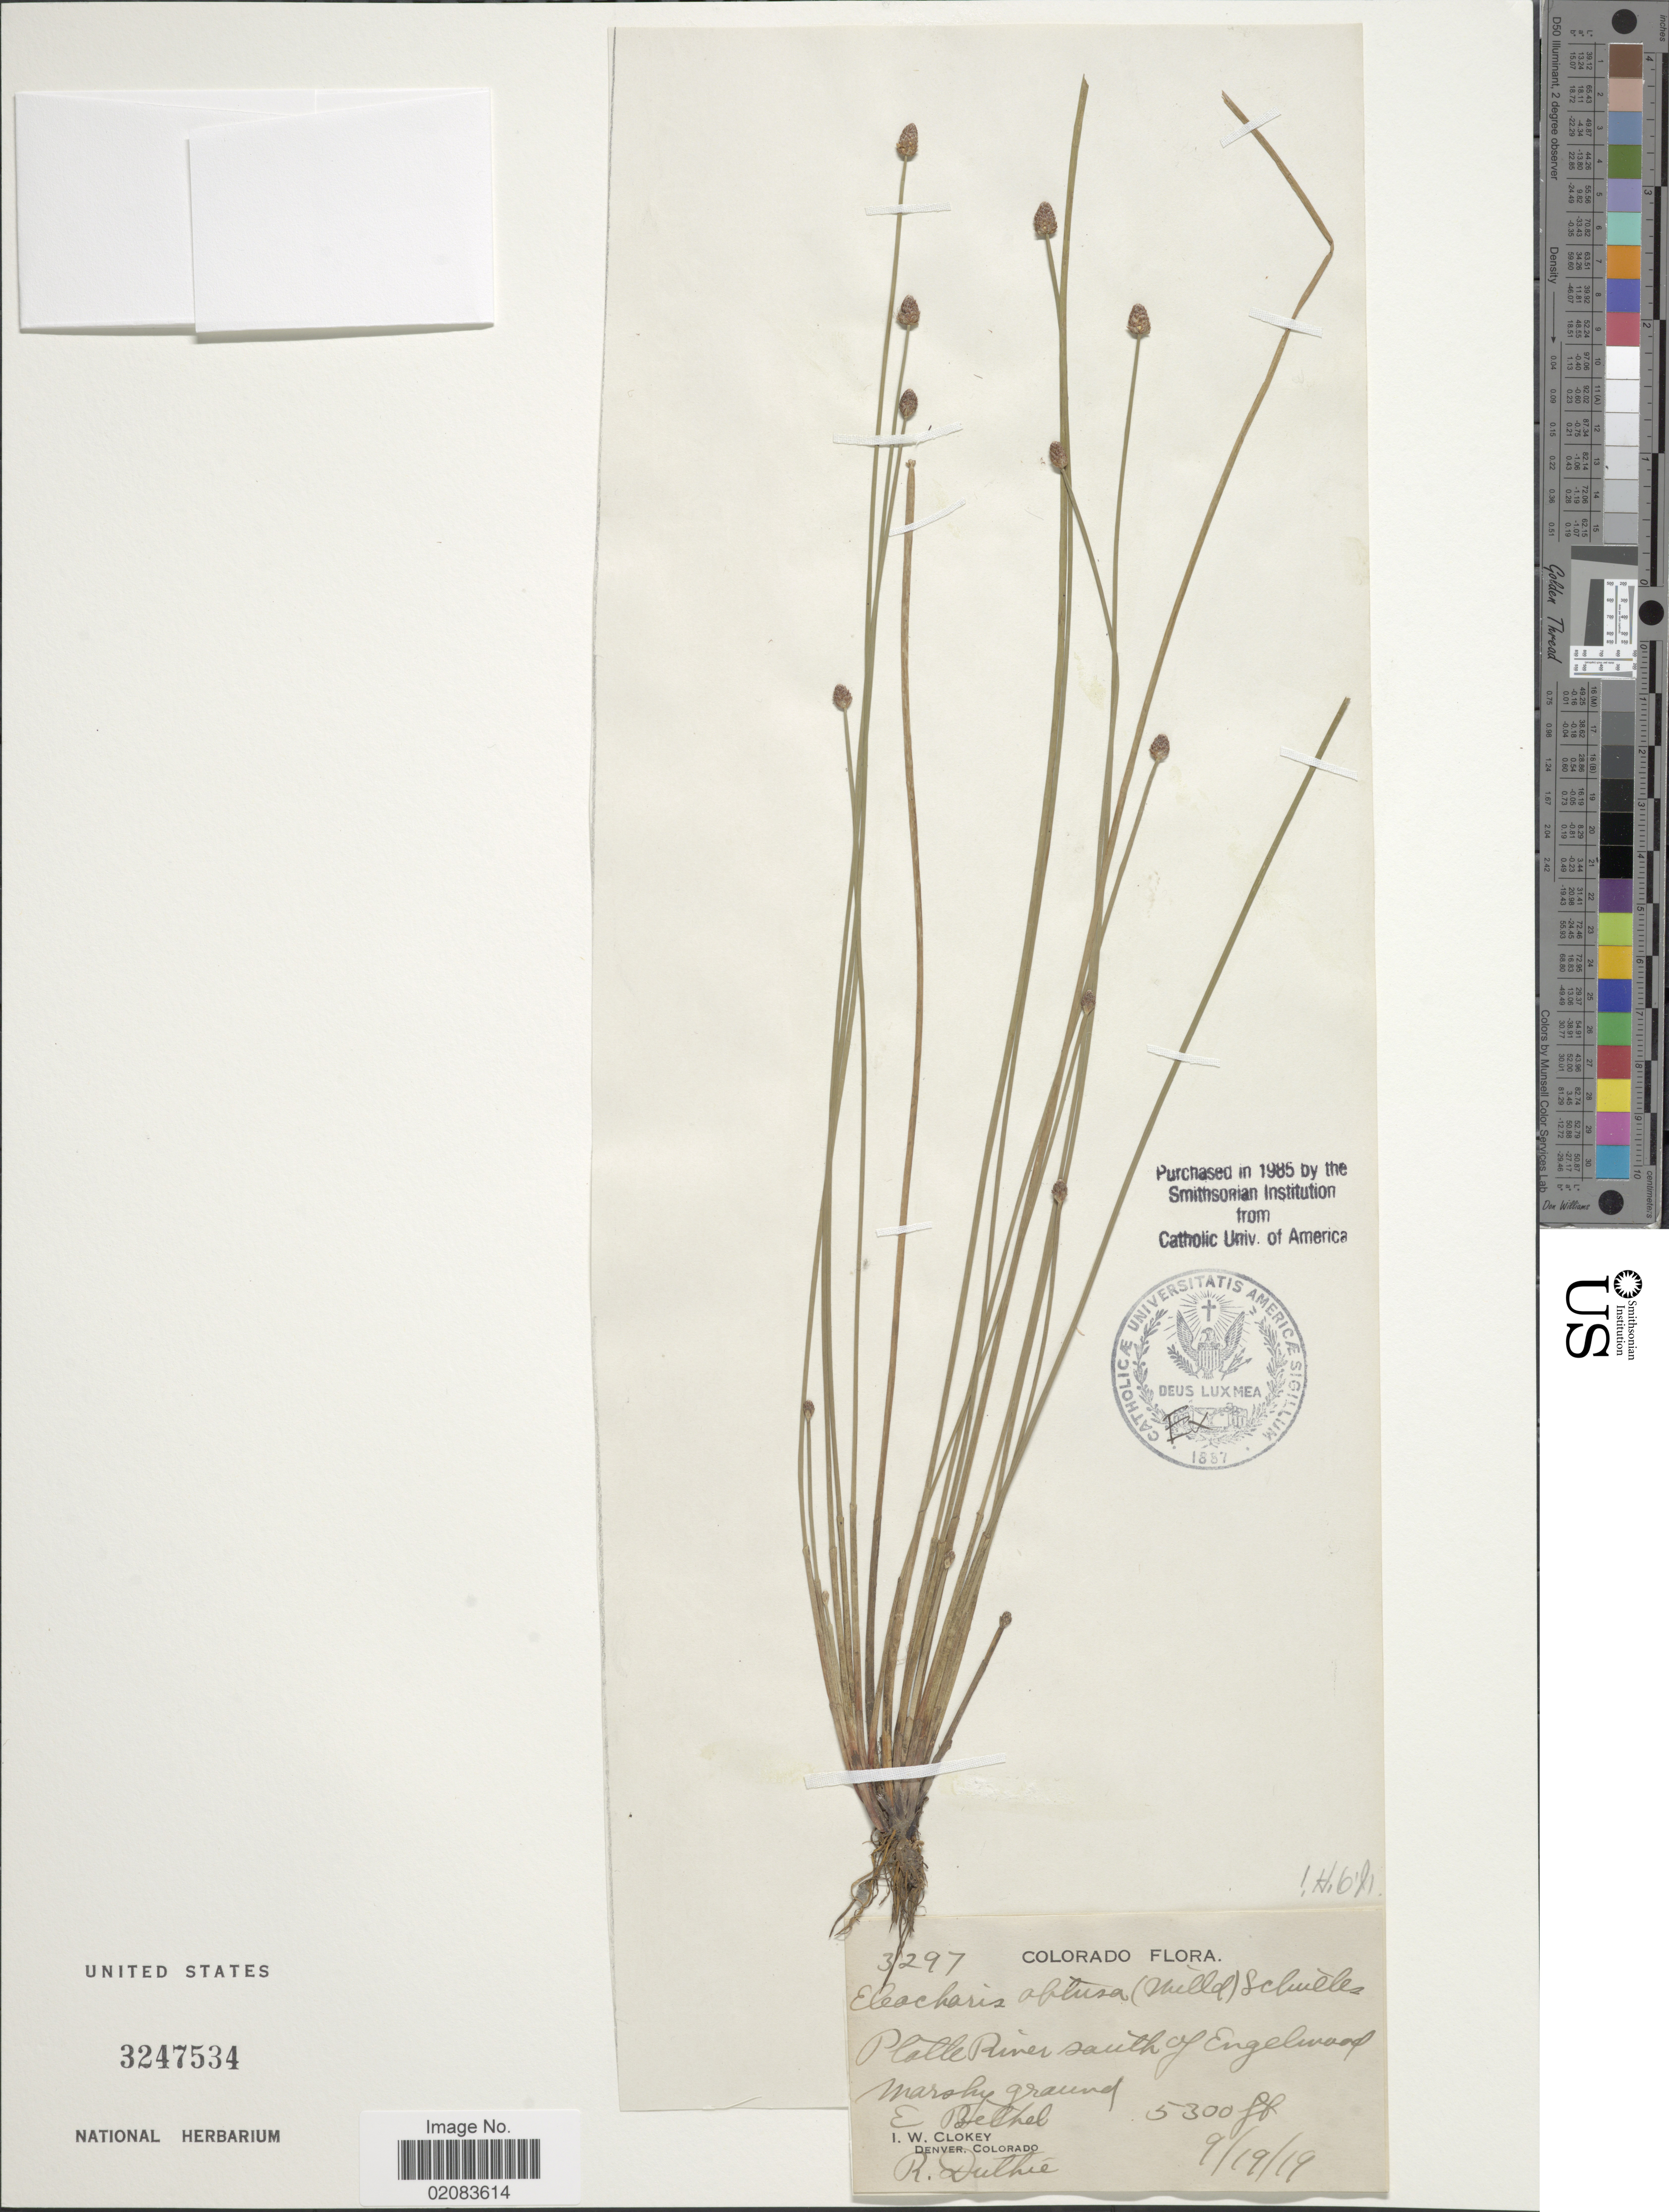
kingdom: Plantae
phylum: Tracheophyta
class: Liliopsida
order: Poales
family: Cyperaceae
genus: Eleocharis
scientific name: Eleocharis obtusa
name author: (Willd.) Schult.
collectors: I. W. Clokey & R. Duthie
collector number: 3297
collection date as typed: Transcribed d/m/y: 19/9/19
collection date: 1919-09-19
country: United States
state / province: Colorado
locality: Platte River south of Englewood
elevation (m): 1615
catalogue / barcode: US 3247534